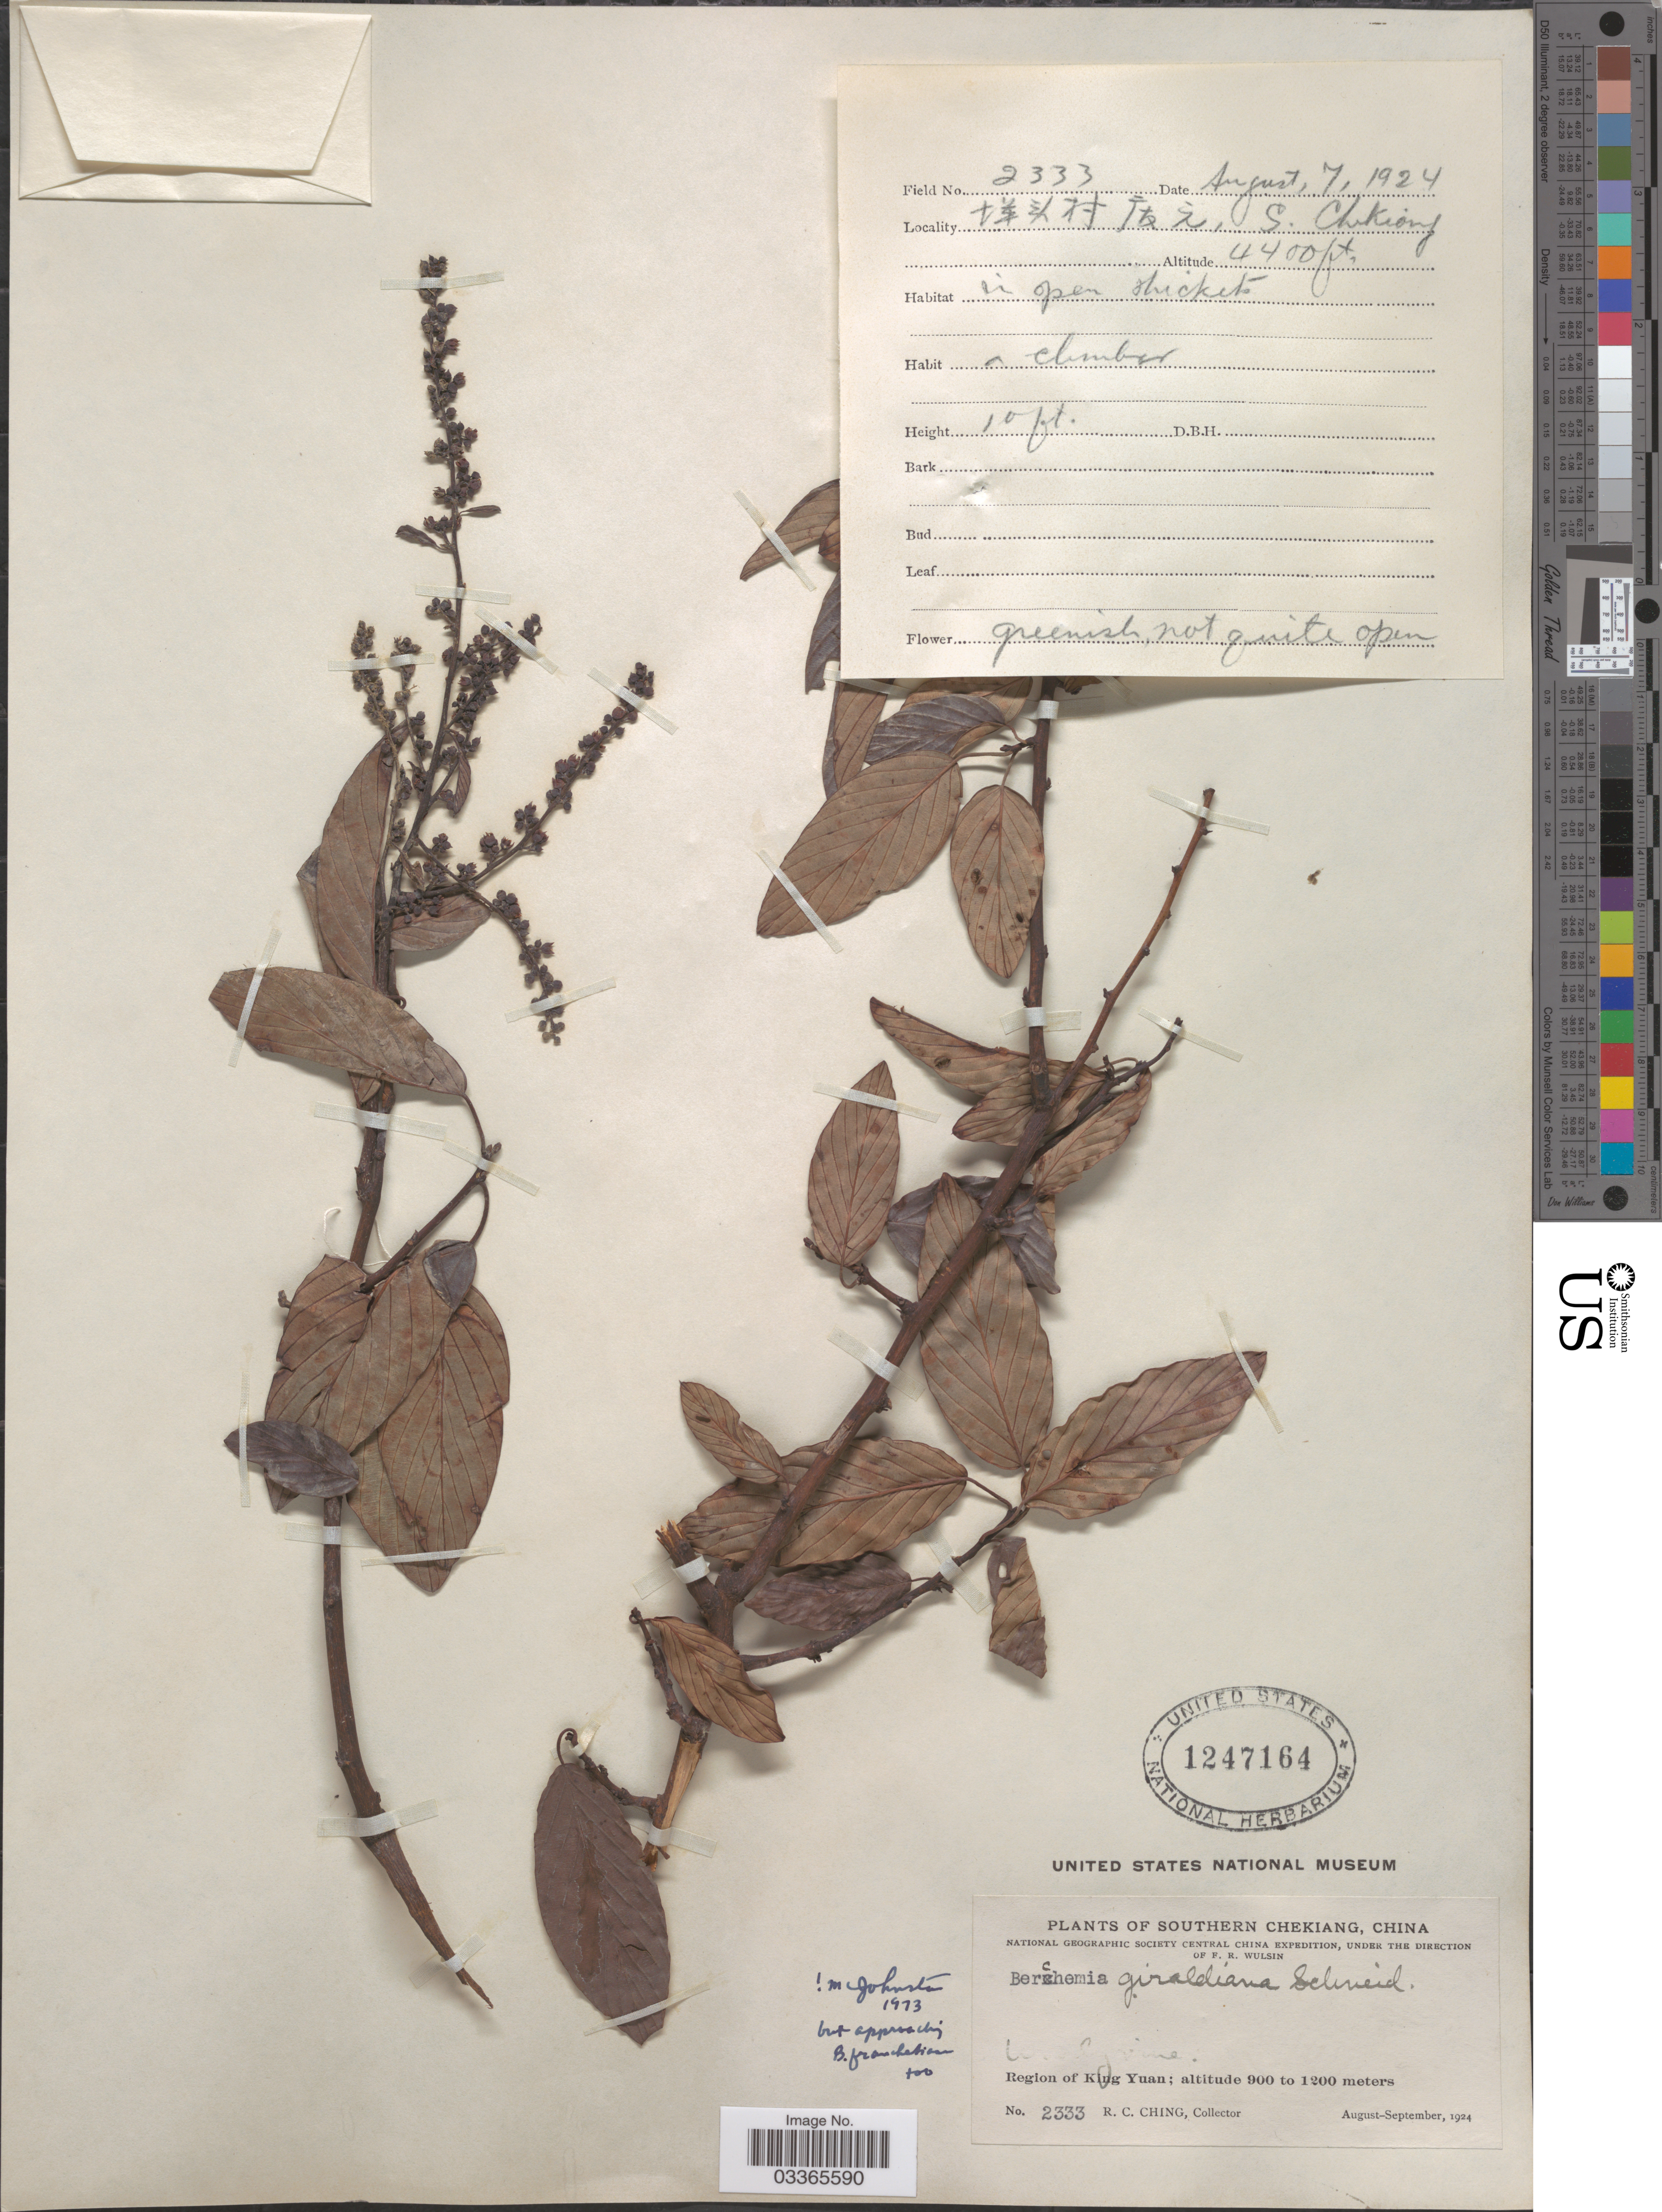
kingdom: Plantae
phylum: Tracheophyta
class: Magnoliopsida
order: Rosales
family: Rhamnaceae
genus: Berchemia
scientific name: Berchemia giraldiana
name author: C.K. Schneid.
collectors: R. C. Ching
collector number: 2333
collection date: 1924-08-07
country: China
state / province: Zhejiang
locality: Southern Chekiang, Region of King Yuan.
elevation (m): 1341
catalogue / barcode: US 1247164